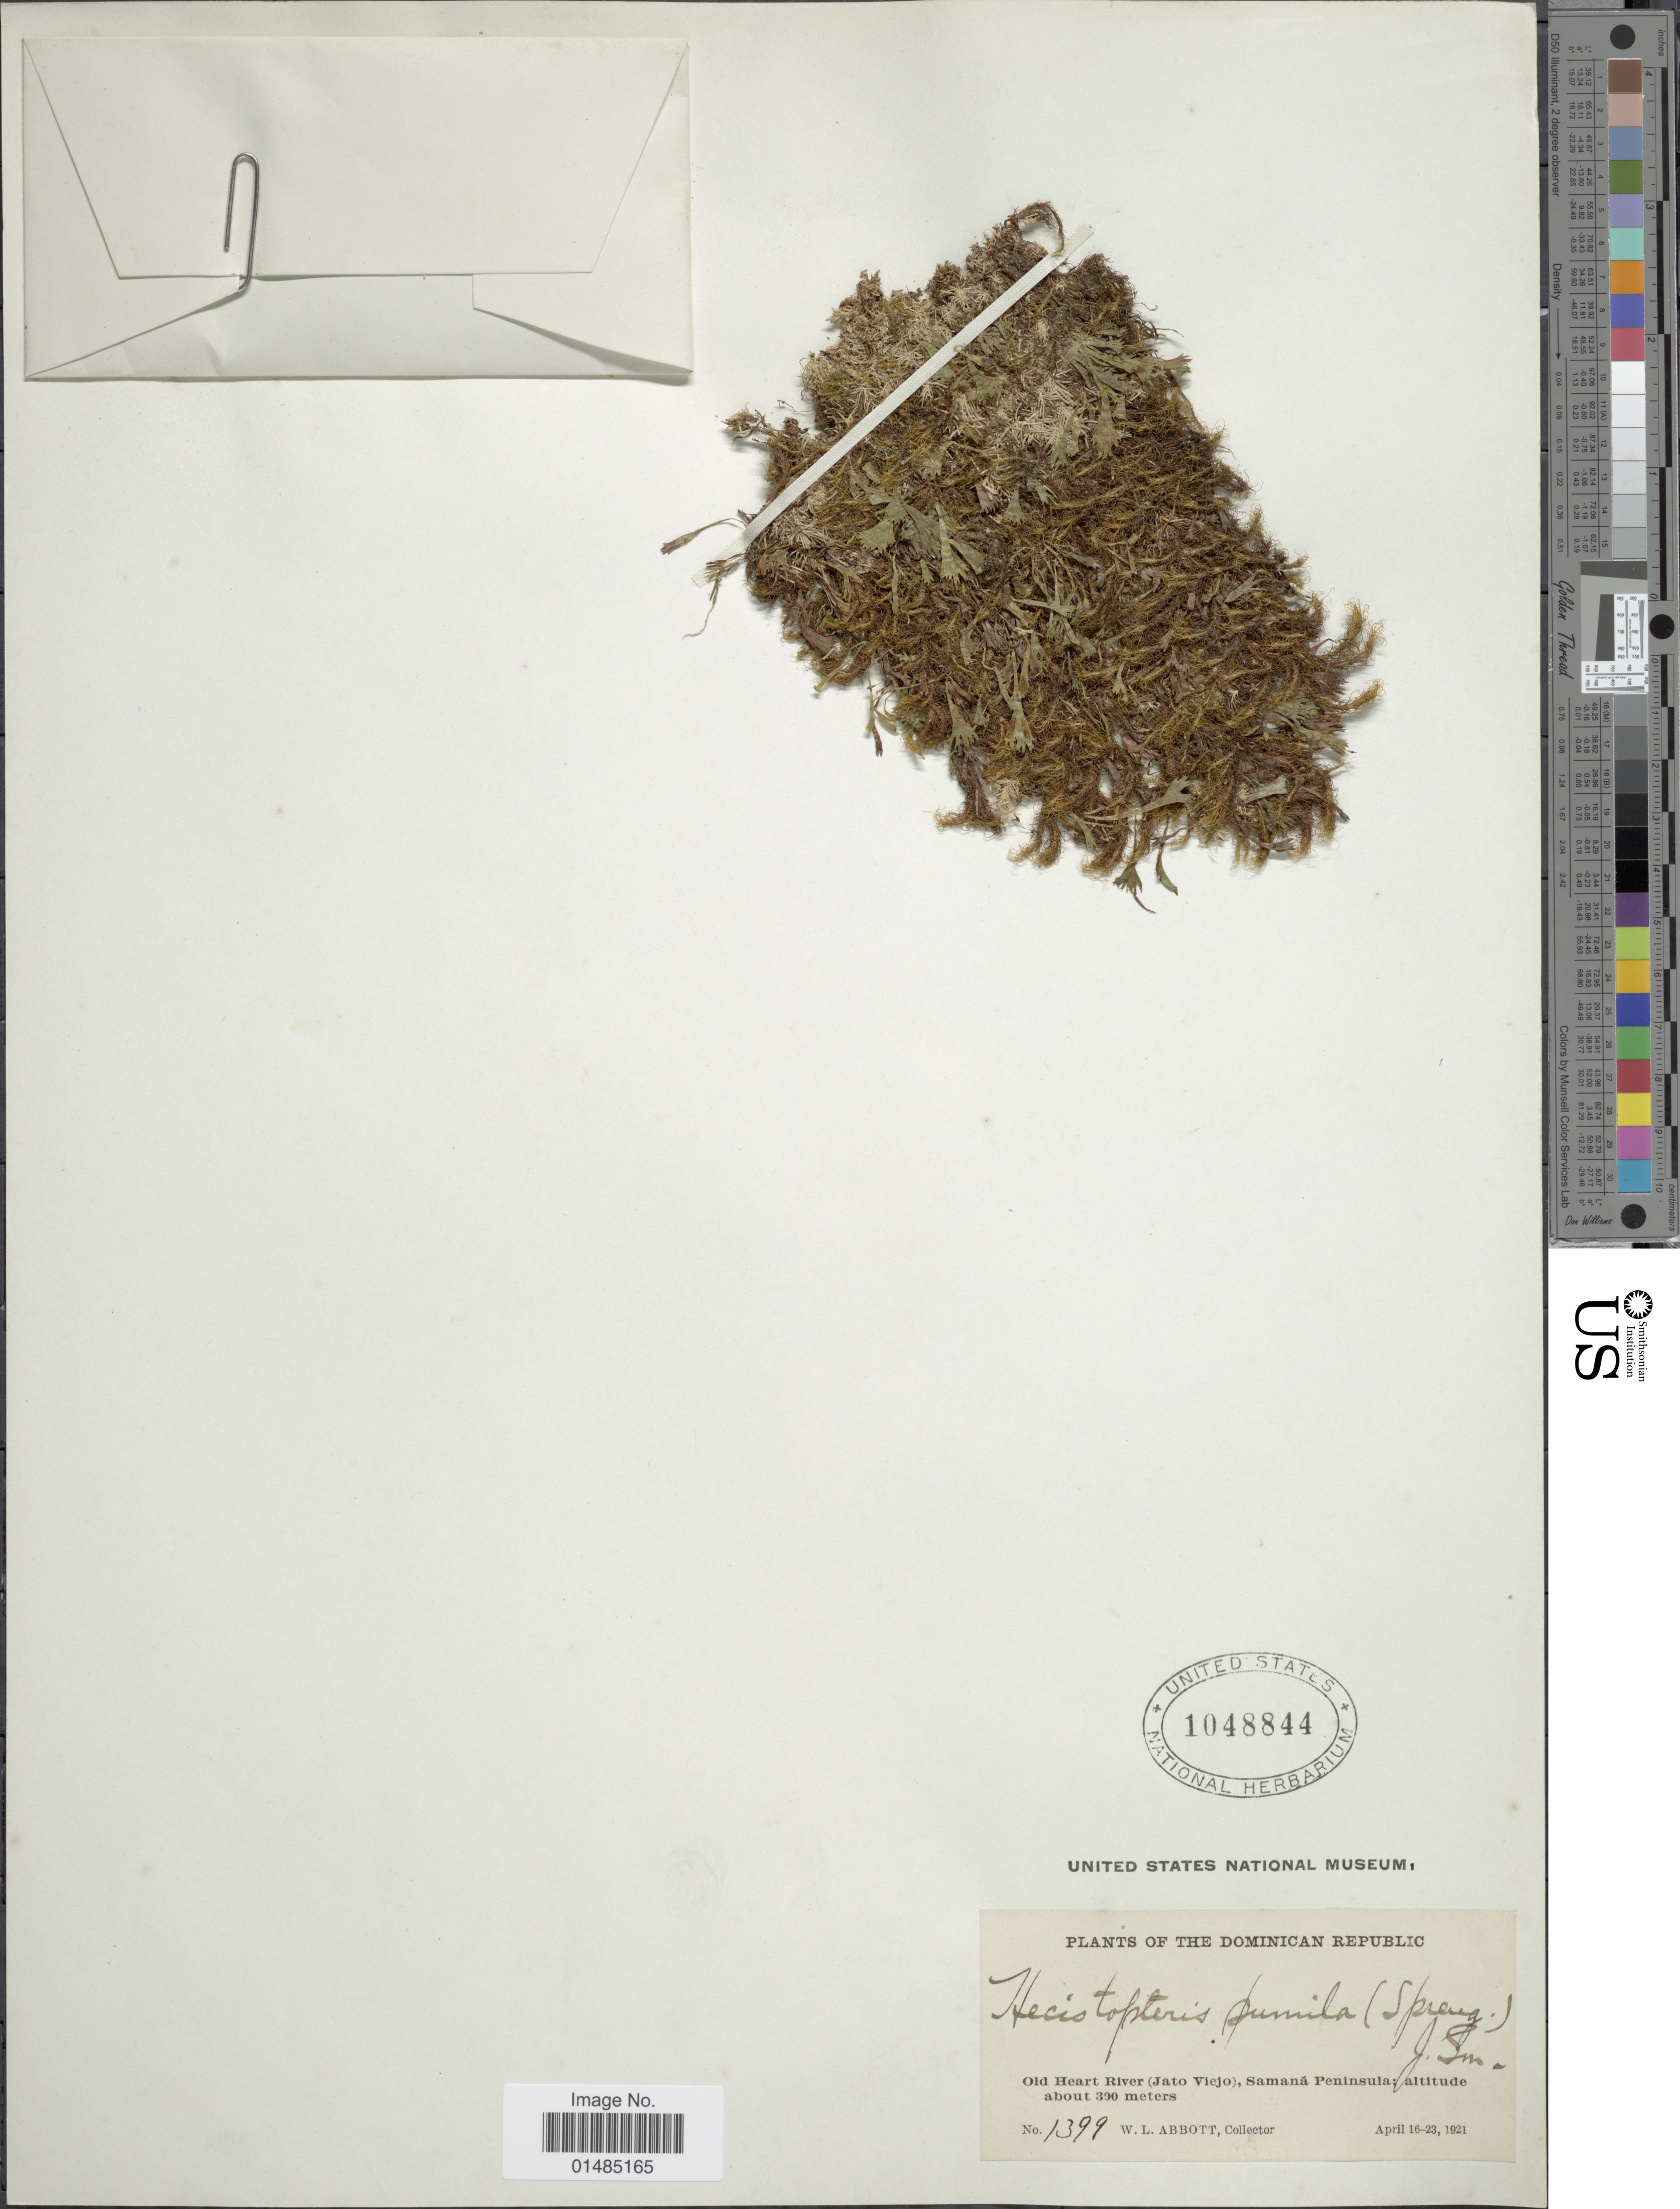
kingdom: Plantae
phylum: Tracheophyta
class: Polypodiopsida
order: Polypodiales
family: Pteridaceae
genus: Hecistopteris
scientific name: Hecistopteris pumila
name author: Christ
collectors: W. L. Abbott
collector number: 1399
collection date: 1921-04-16/1921-04-23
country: Dominican Republic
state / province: Samaná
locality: The Domincan Republic, Old Heart River (Jato Viejo), Samaná Peninsula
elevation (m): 300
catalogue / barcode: US 1048844